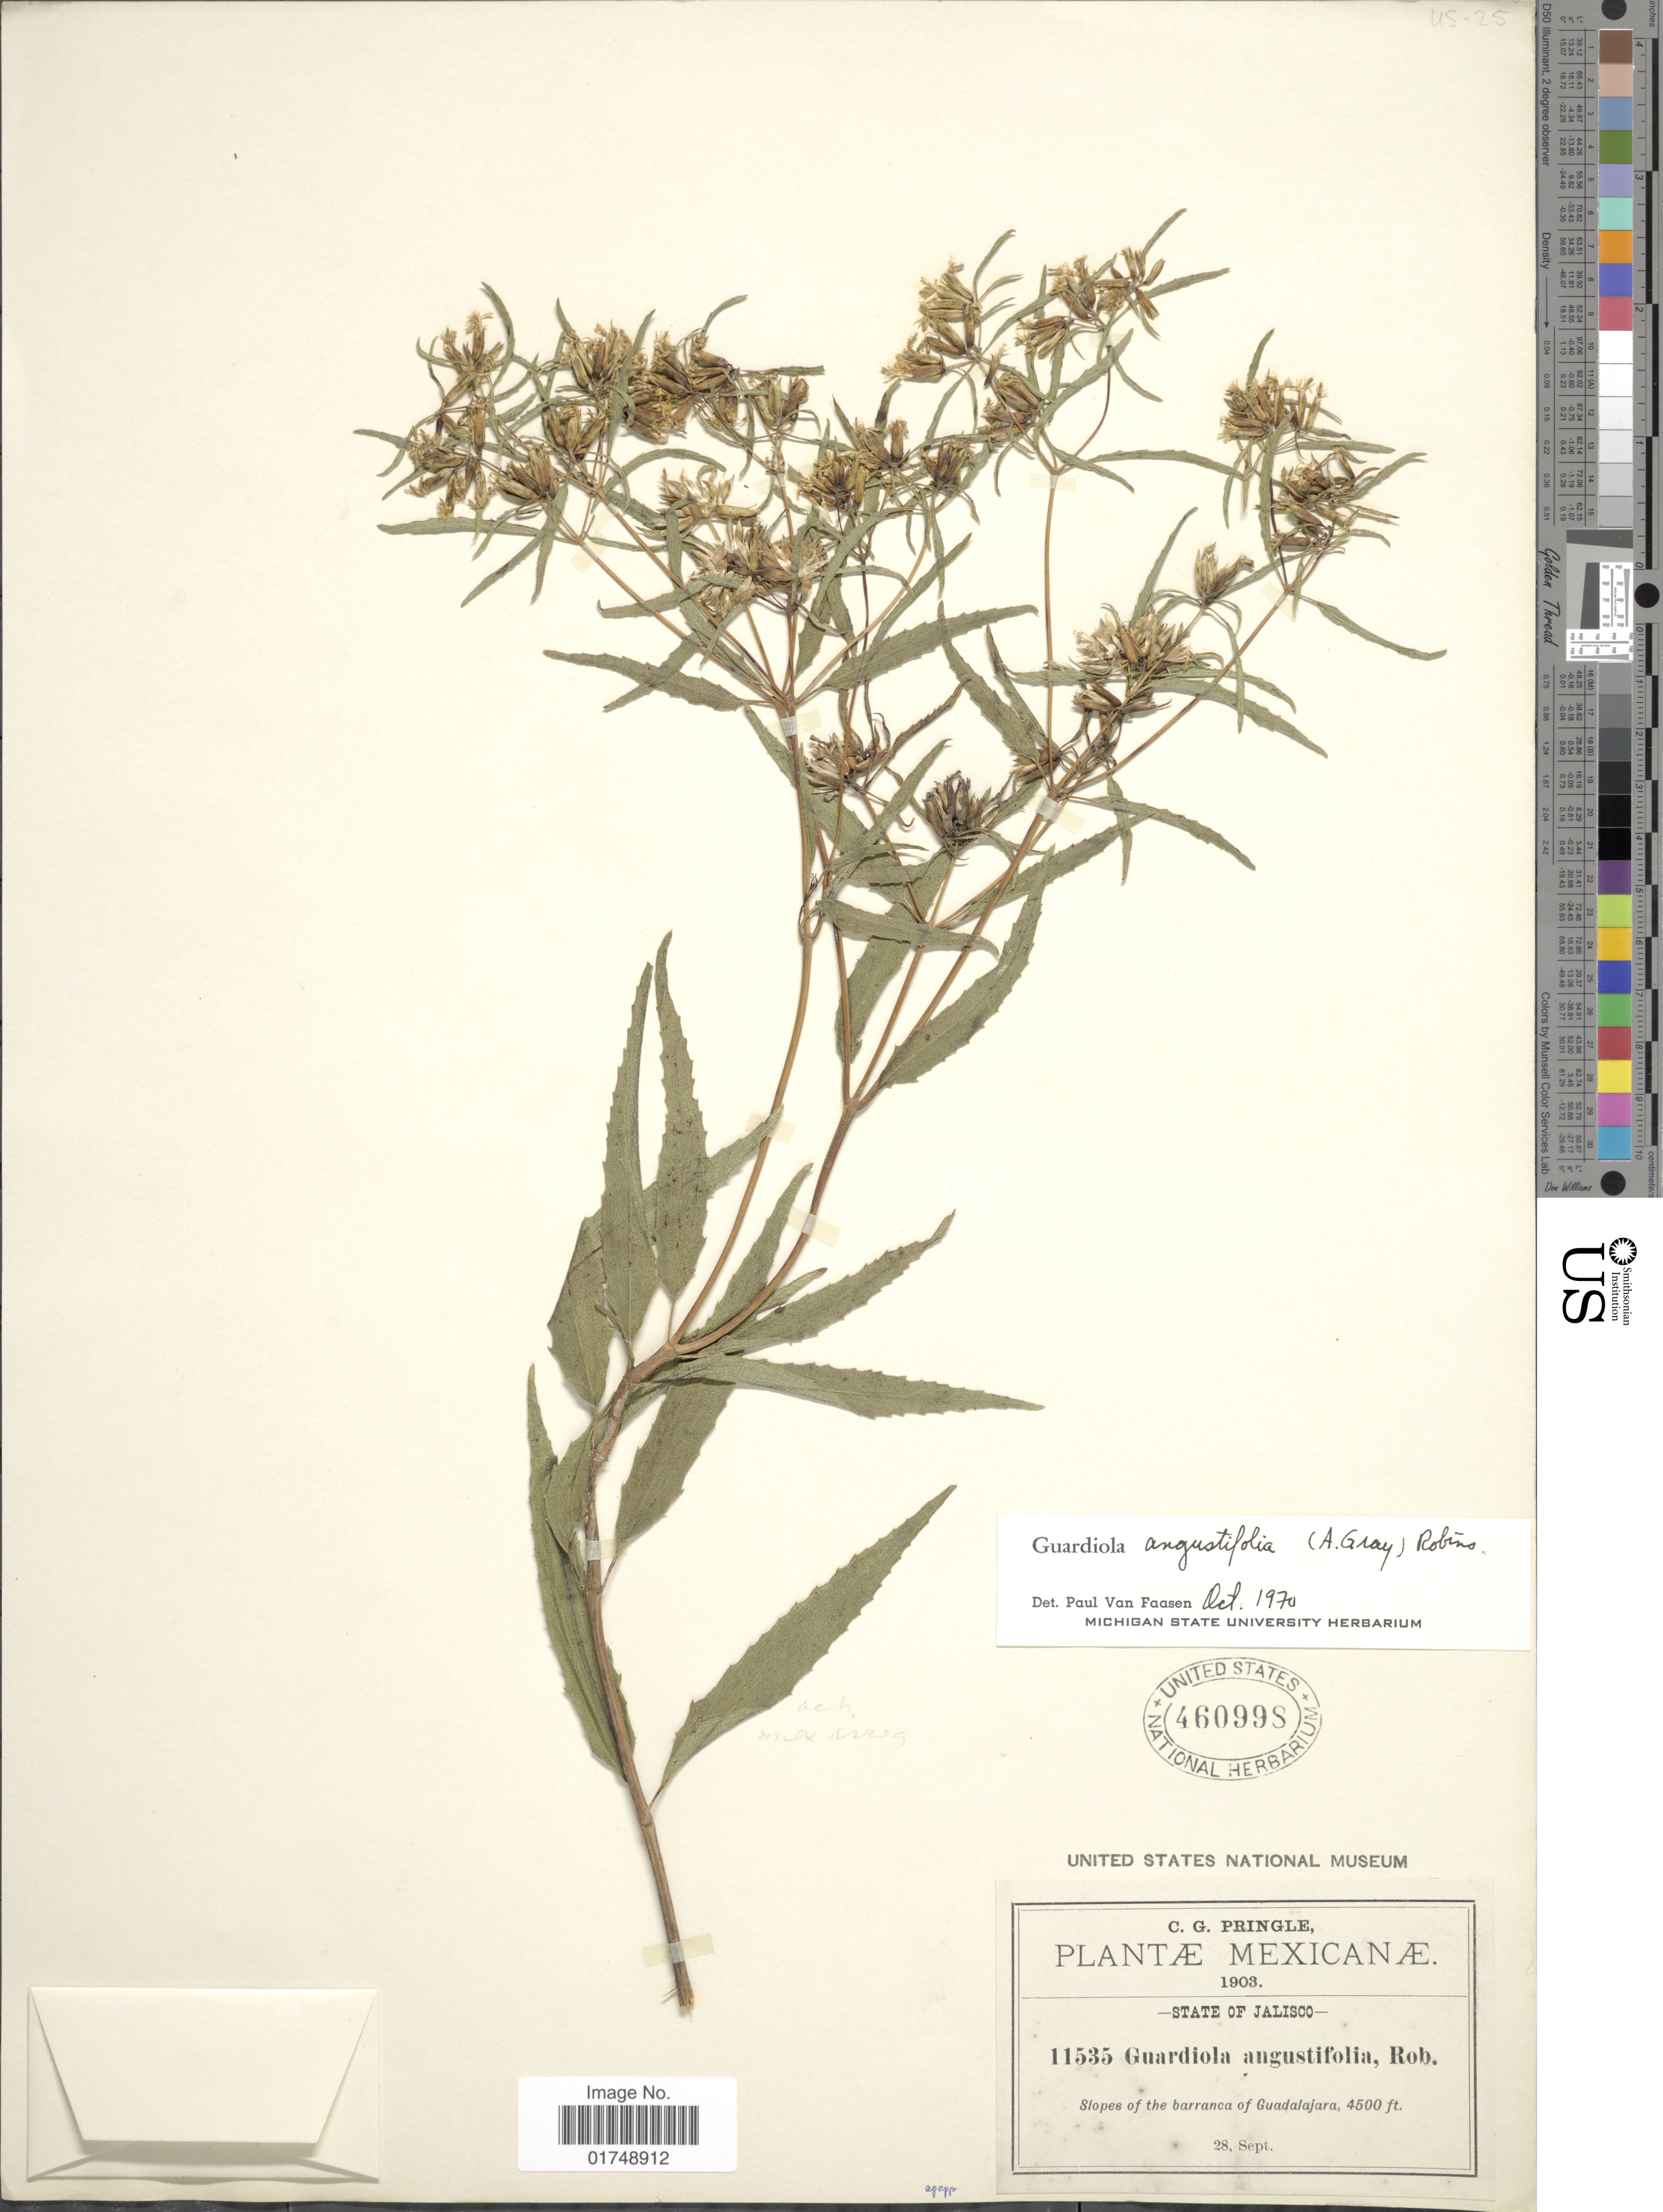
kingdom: Plantae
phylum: Tracheophyta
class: Magnoliopsida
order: Asterales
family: Asteraceae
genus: Guardiola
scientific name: Guardiola angustifolia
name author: B.L. Rob.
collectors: C. G. Pringle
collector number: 11535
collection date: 1903-09-28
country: Mexico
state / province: Jalisco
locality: Slopes of the barranca of Guadalajara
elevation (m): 1372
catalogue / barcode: US 460998